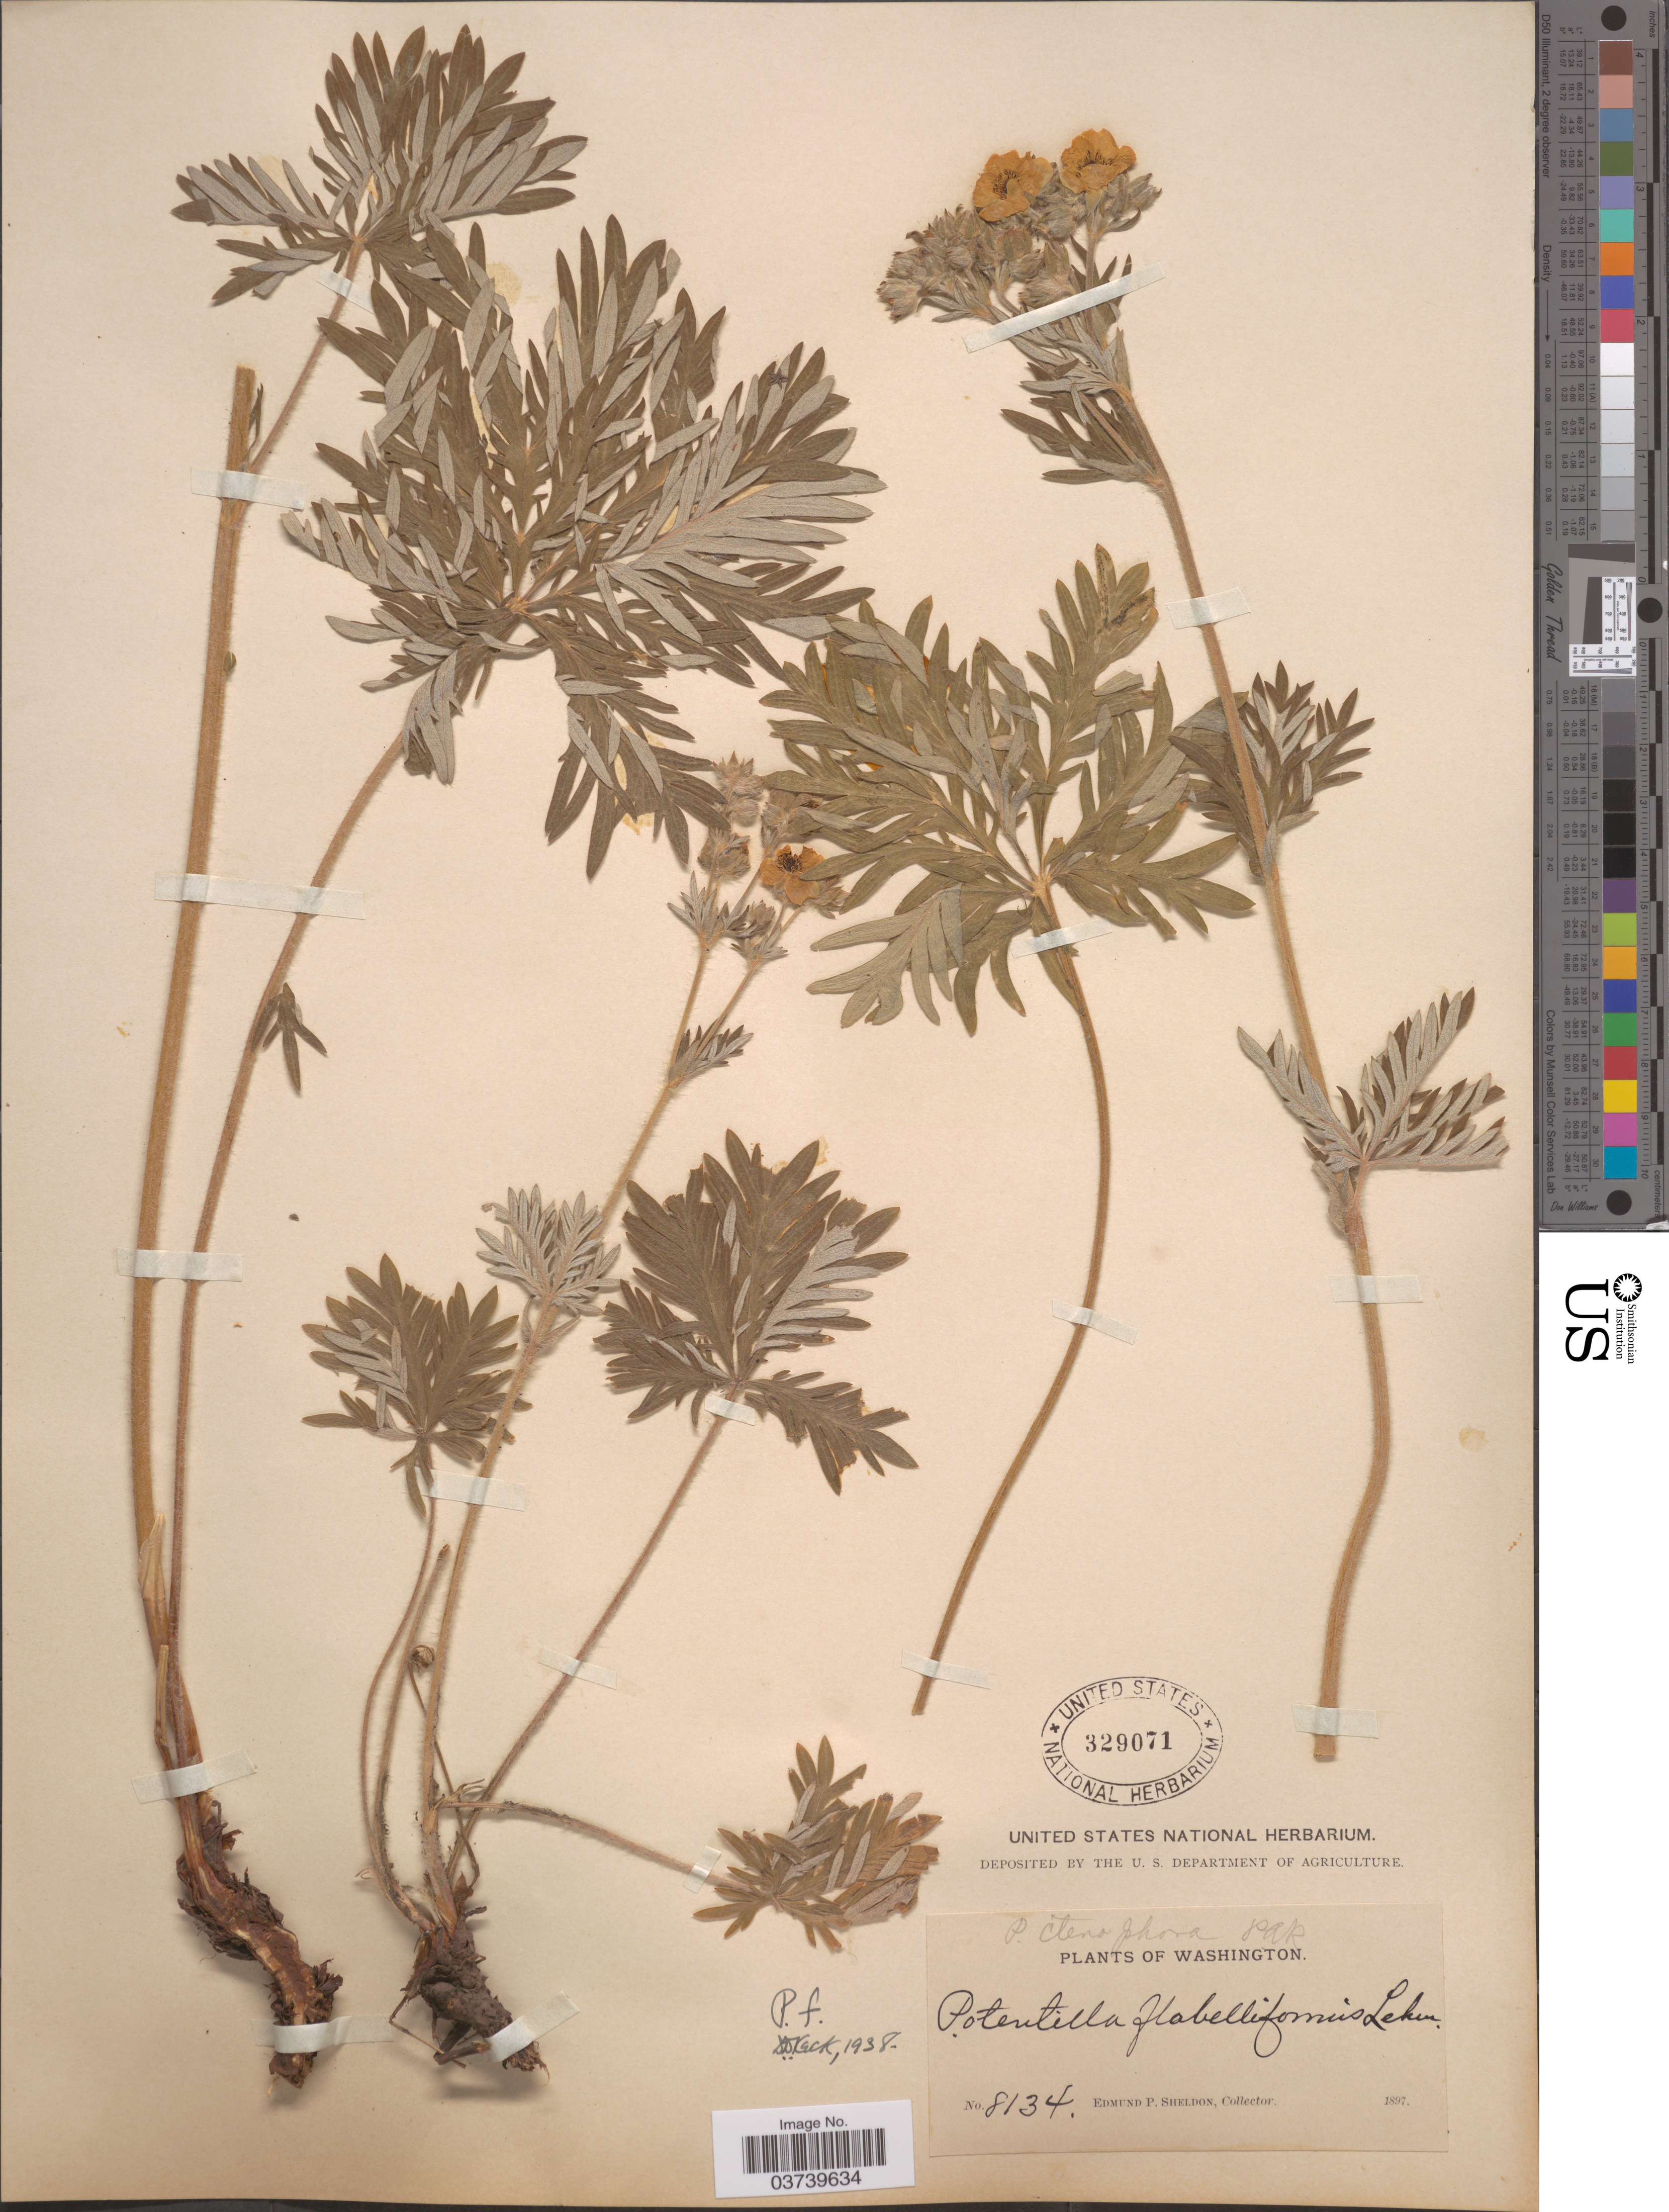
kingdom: Plantae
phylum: Tracheophyta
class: Magnoliopsida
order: Rosales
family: Rosaceae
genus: Potentilla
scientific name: Potentilla gracilis var. flabelliformis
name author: (Lehm.) Nutt.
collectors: E. P. Sheldon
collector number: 8134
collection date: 1897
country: United States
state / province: Washington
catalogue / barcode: US 329071